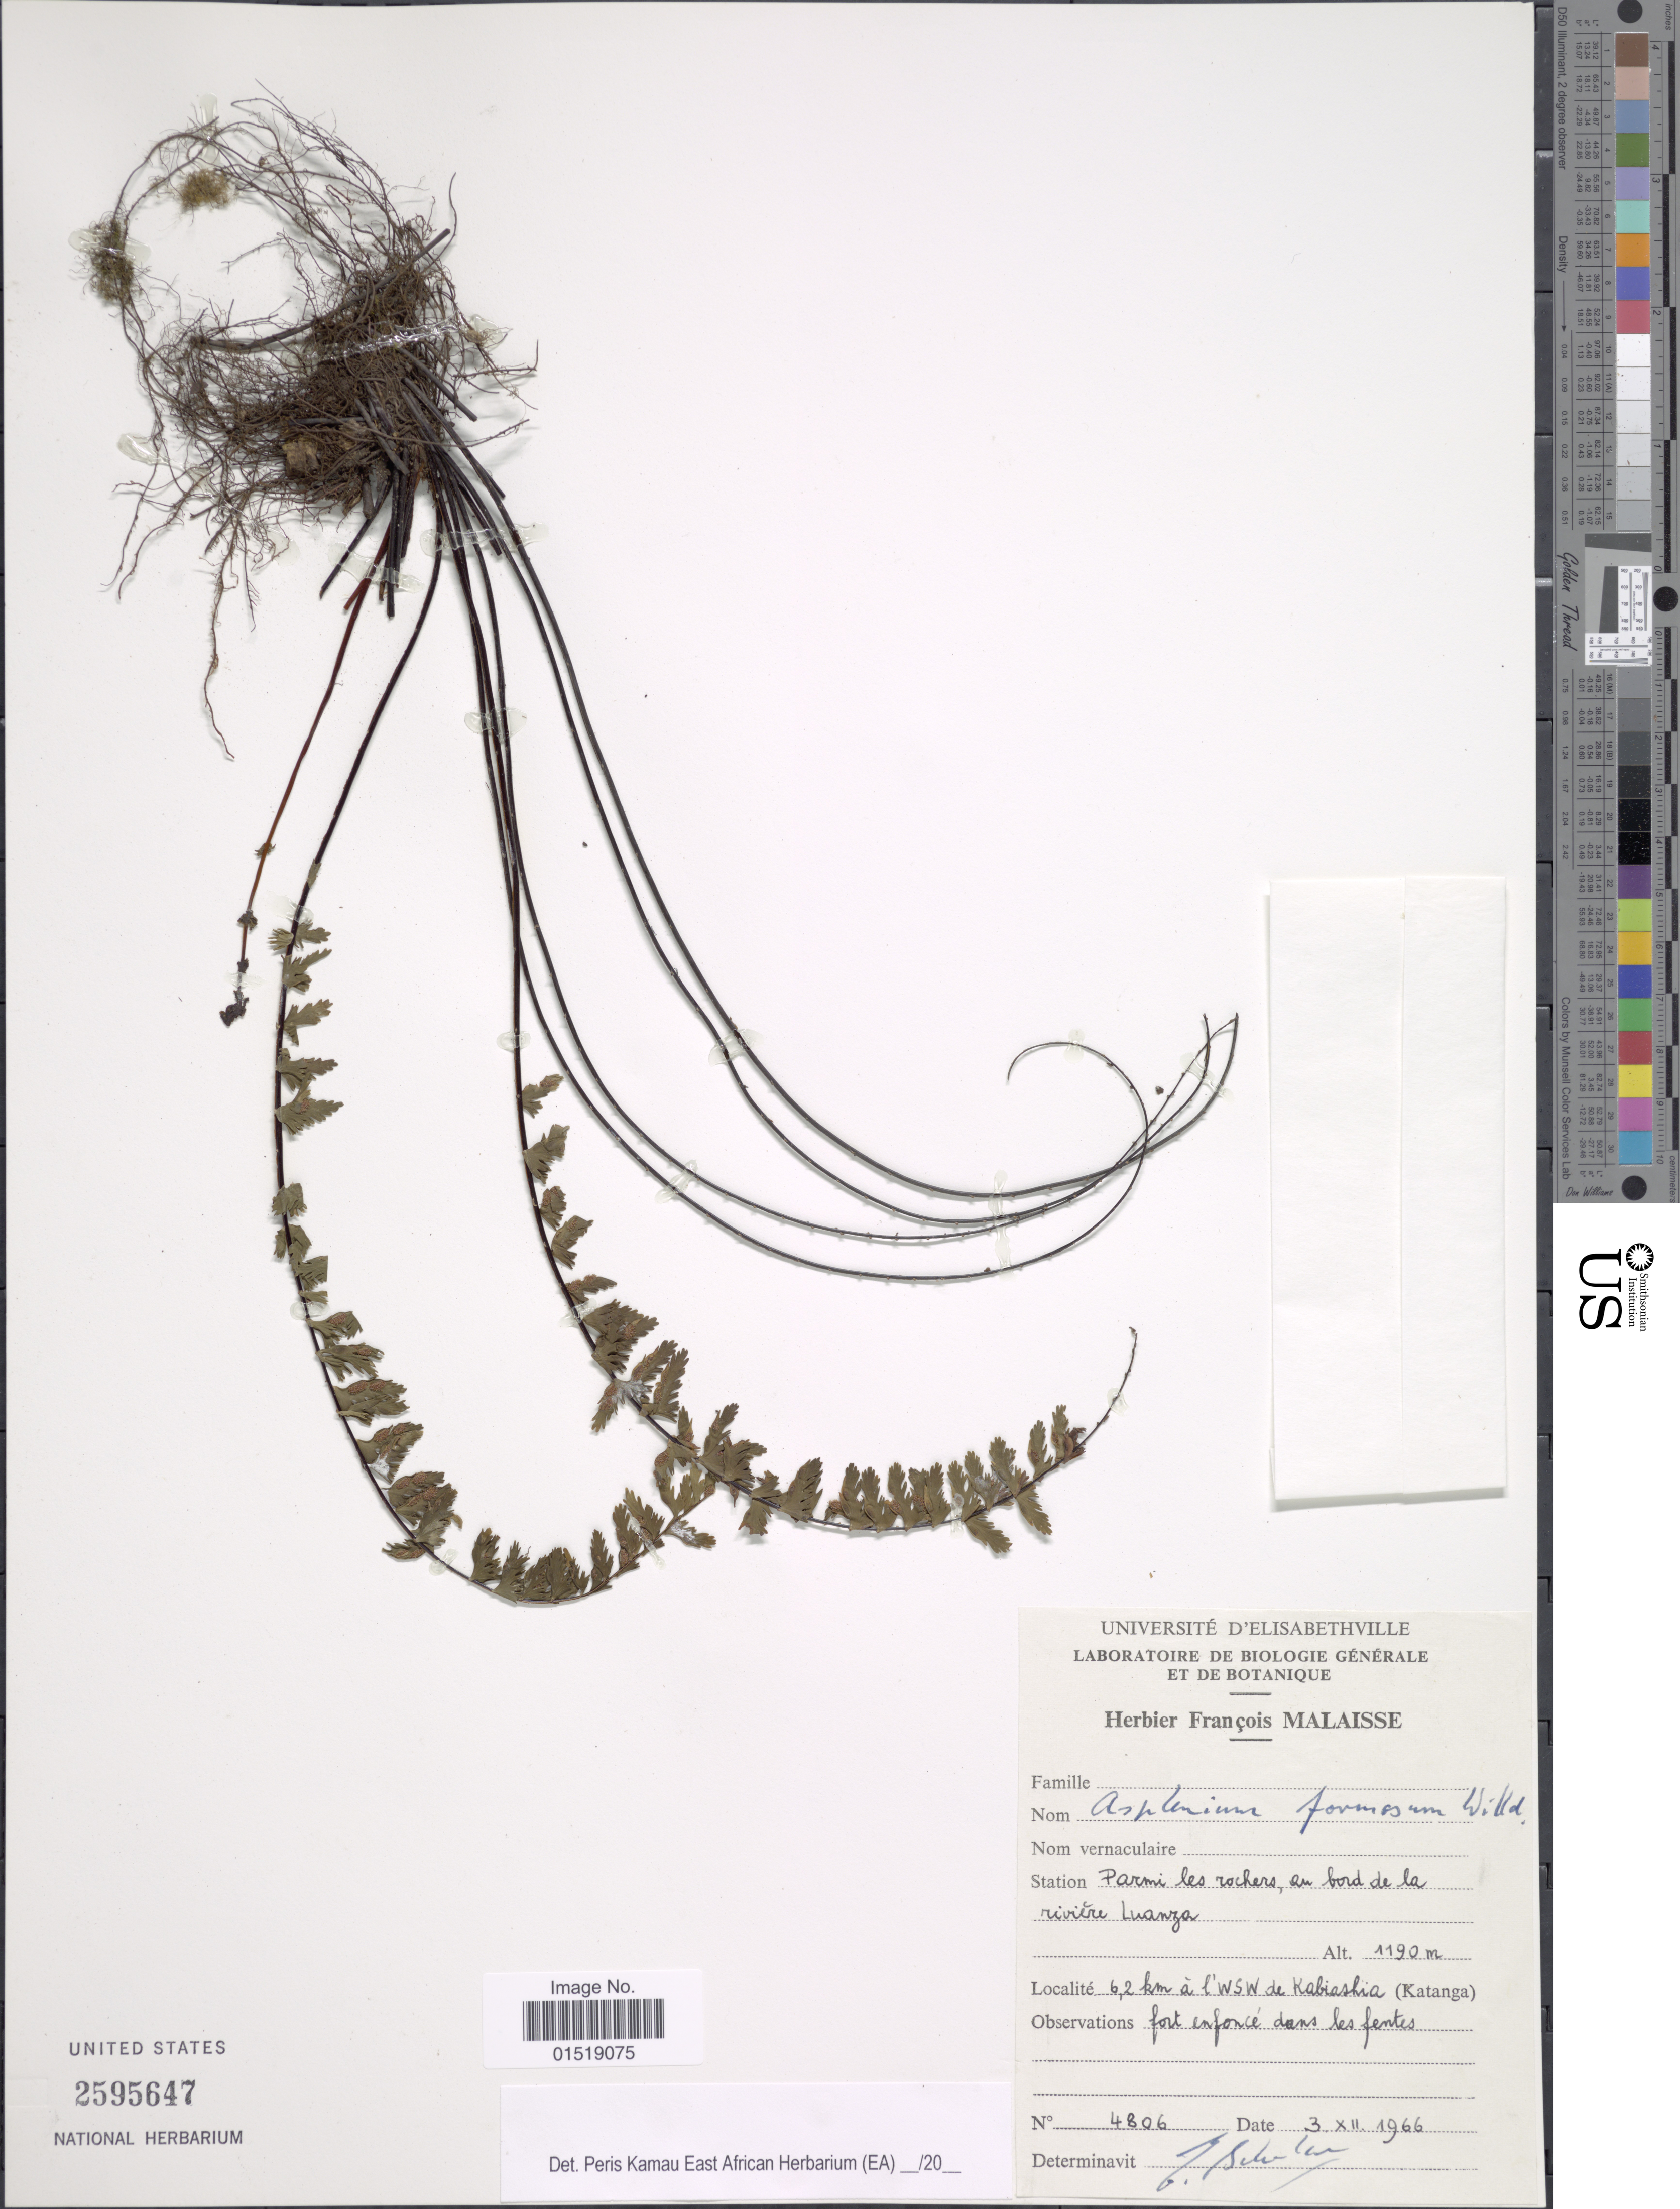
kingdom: Plantae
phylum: Tracheophyta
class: Polypodiopsida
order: Polypodiales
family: Aspleniaceae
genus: Asplenium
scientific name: Asplenium formosum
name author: Willd.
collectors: ex herb. François Malaisse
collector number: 4806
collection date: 1966-12-03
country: Congo, Democratic Republic of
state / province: Haut-Katanga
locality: Parmi les rochers, au bord de la rivière Luanza. 6,2 km à l'WSW de Kabieshia (Katanga).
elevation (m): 1190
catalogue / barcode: US 2595647